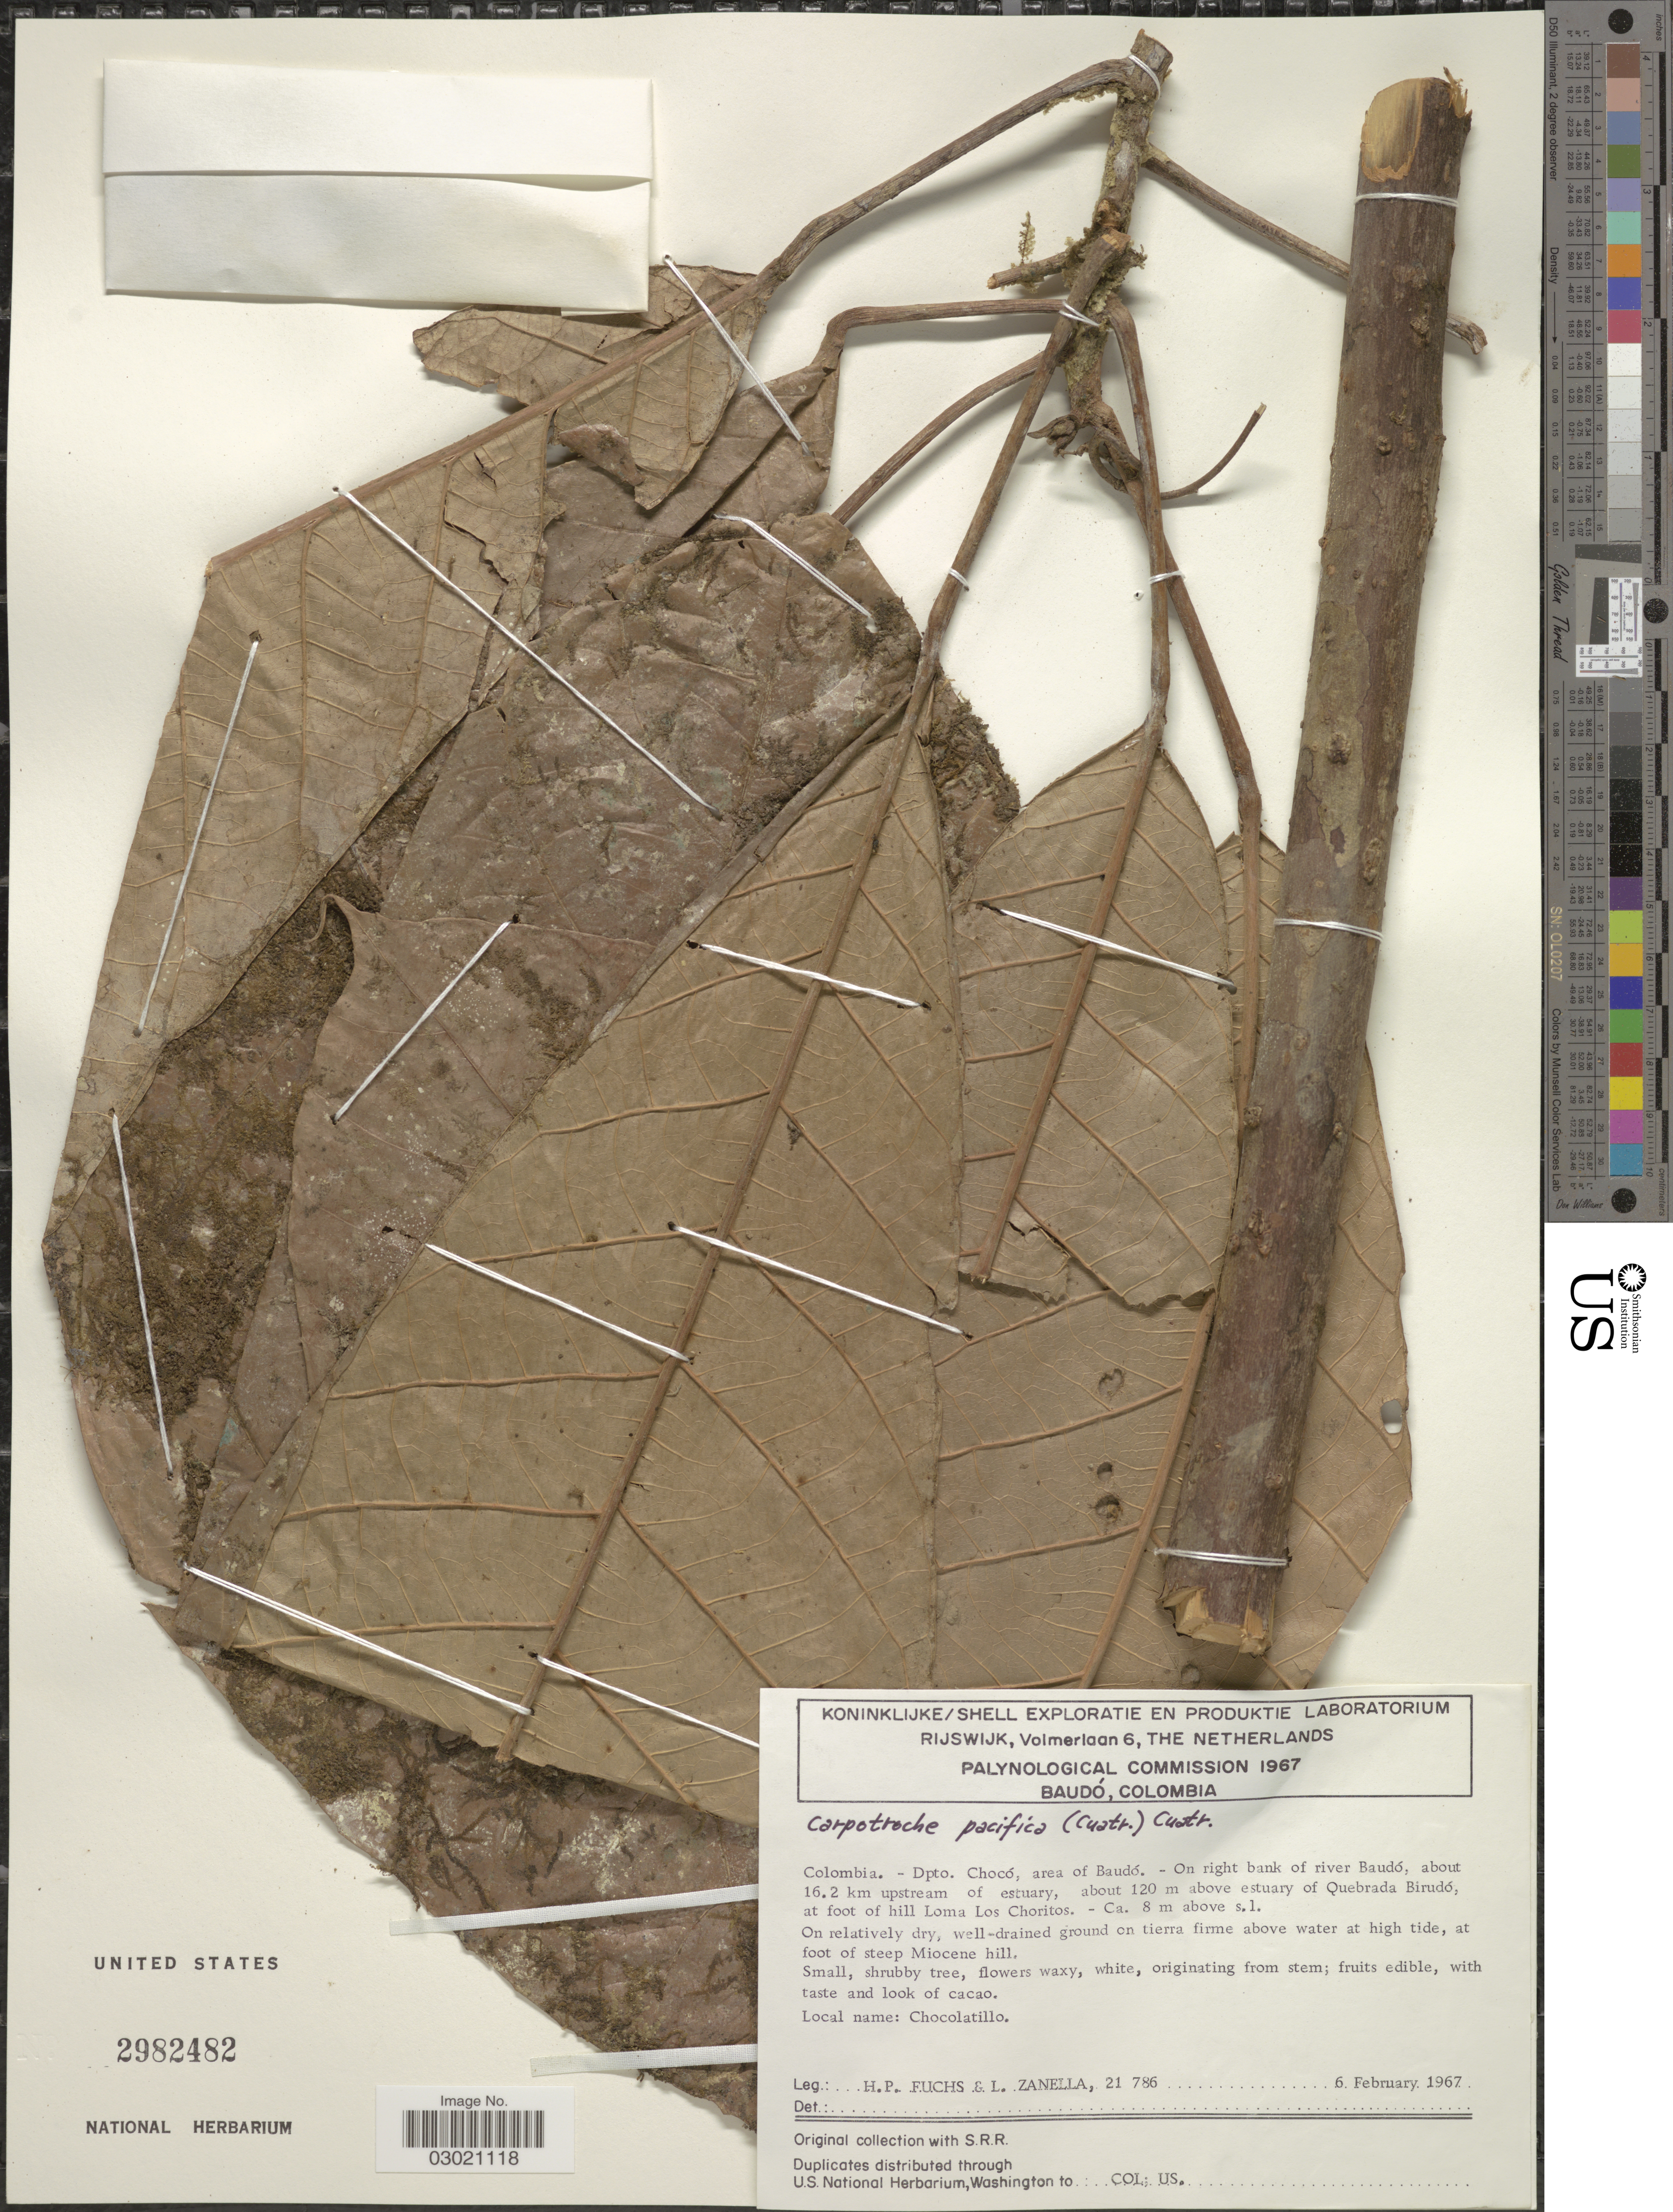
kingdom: Plantae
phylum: Tracheophyta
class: Magnoliopsida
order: Malpighiales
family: Achariaceae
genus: Carpotroche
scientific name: Carpotroche pacifica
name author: (Cuatrec.) Cuatrec.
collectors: H. P. Fuchs & L. Zanella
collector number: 21786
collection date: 1967-02-06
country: Colombia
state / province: Chocó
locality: Dpto. Chocó, area of Baudó.- On right bank of river Baudó, about 16.2 km upstream of estuary, about 120 m above estuary of Quebrada Birudó, at foot of hill Loma Los Choritos.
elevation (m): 8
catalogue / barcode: US 2982482